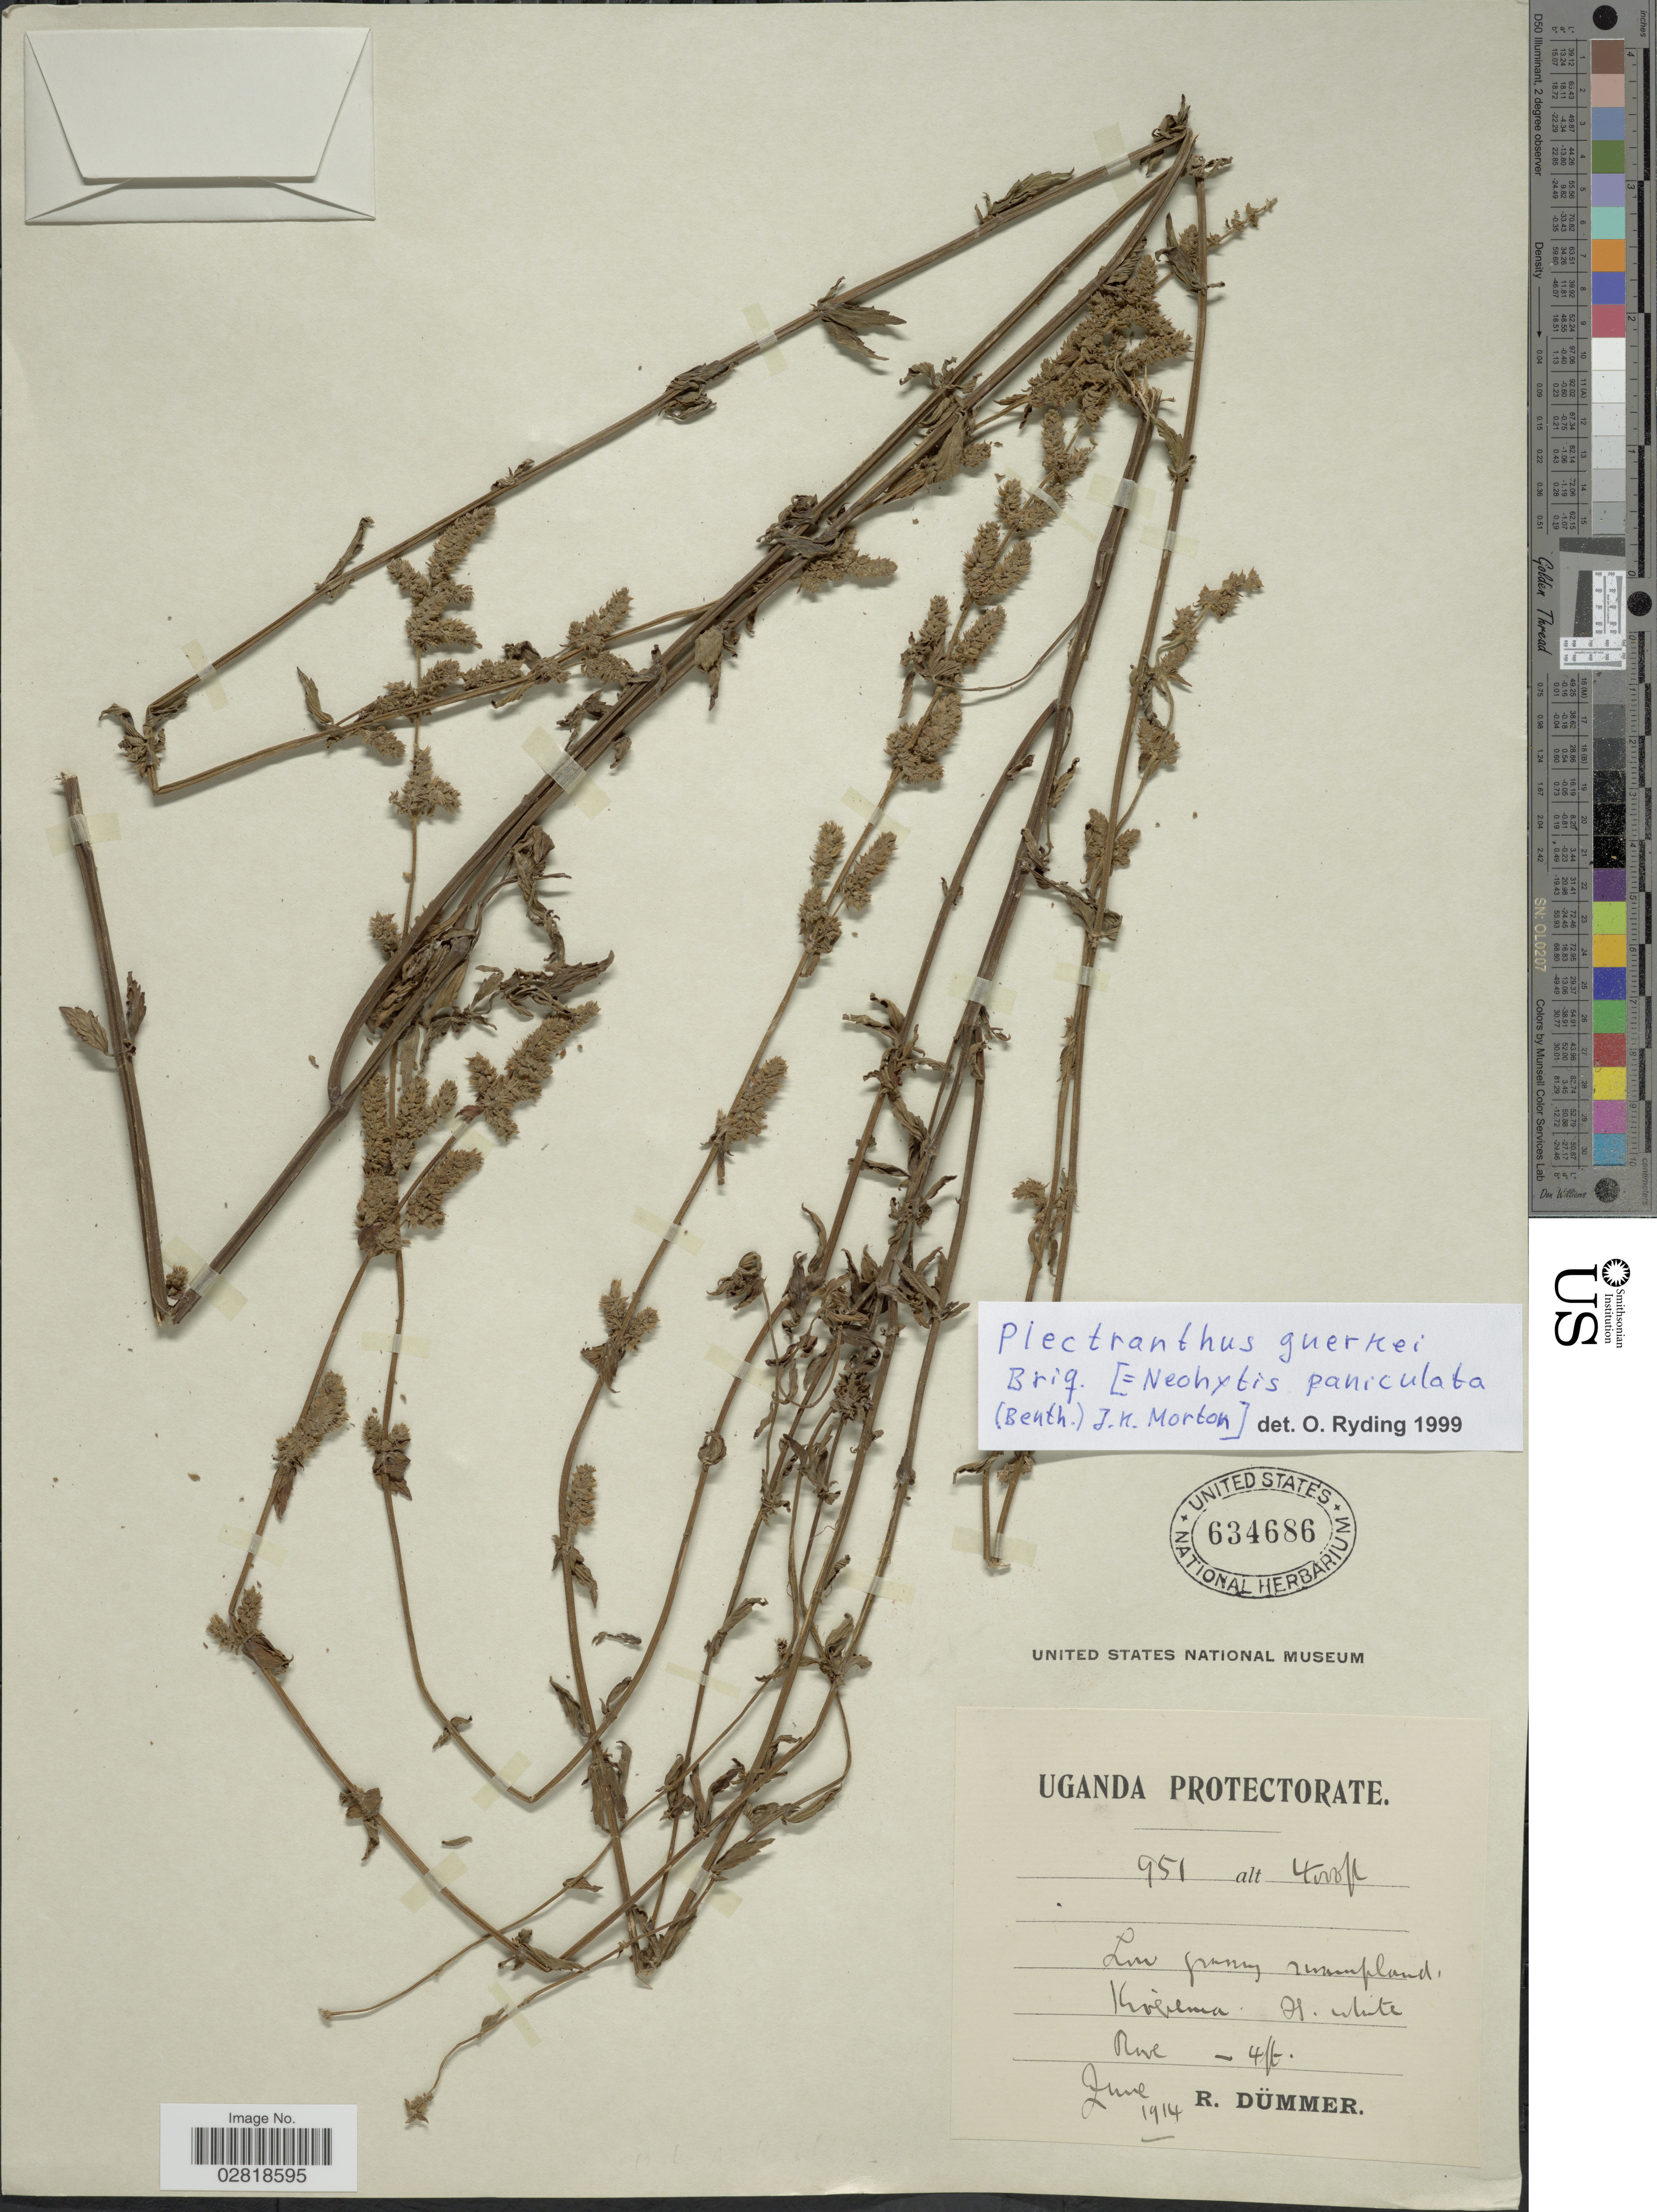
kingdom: Plantae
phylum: Tracheophyta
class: Magnoliopsida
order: Lamiales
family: Lamiaceae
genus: Plectranthus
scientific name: Plectranthus guerkei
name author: Briq.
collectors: R. A. Dümmer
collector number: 951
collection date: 1914-06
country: Uganda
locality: Uganda Protectorate. In grassy swampland, Kirerema.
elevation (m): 1219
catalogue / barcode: US 634686